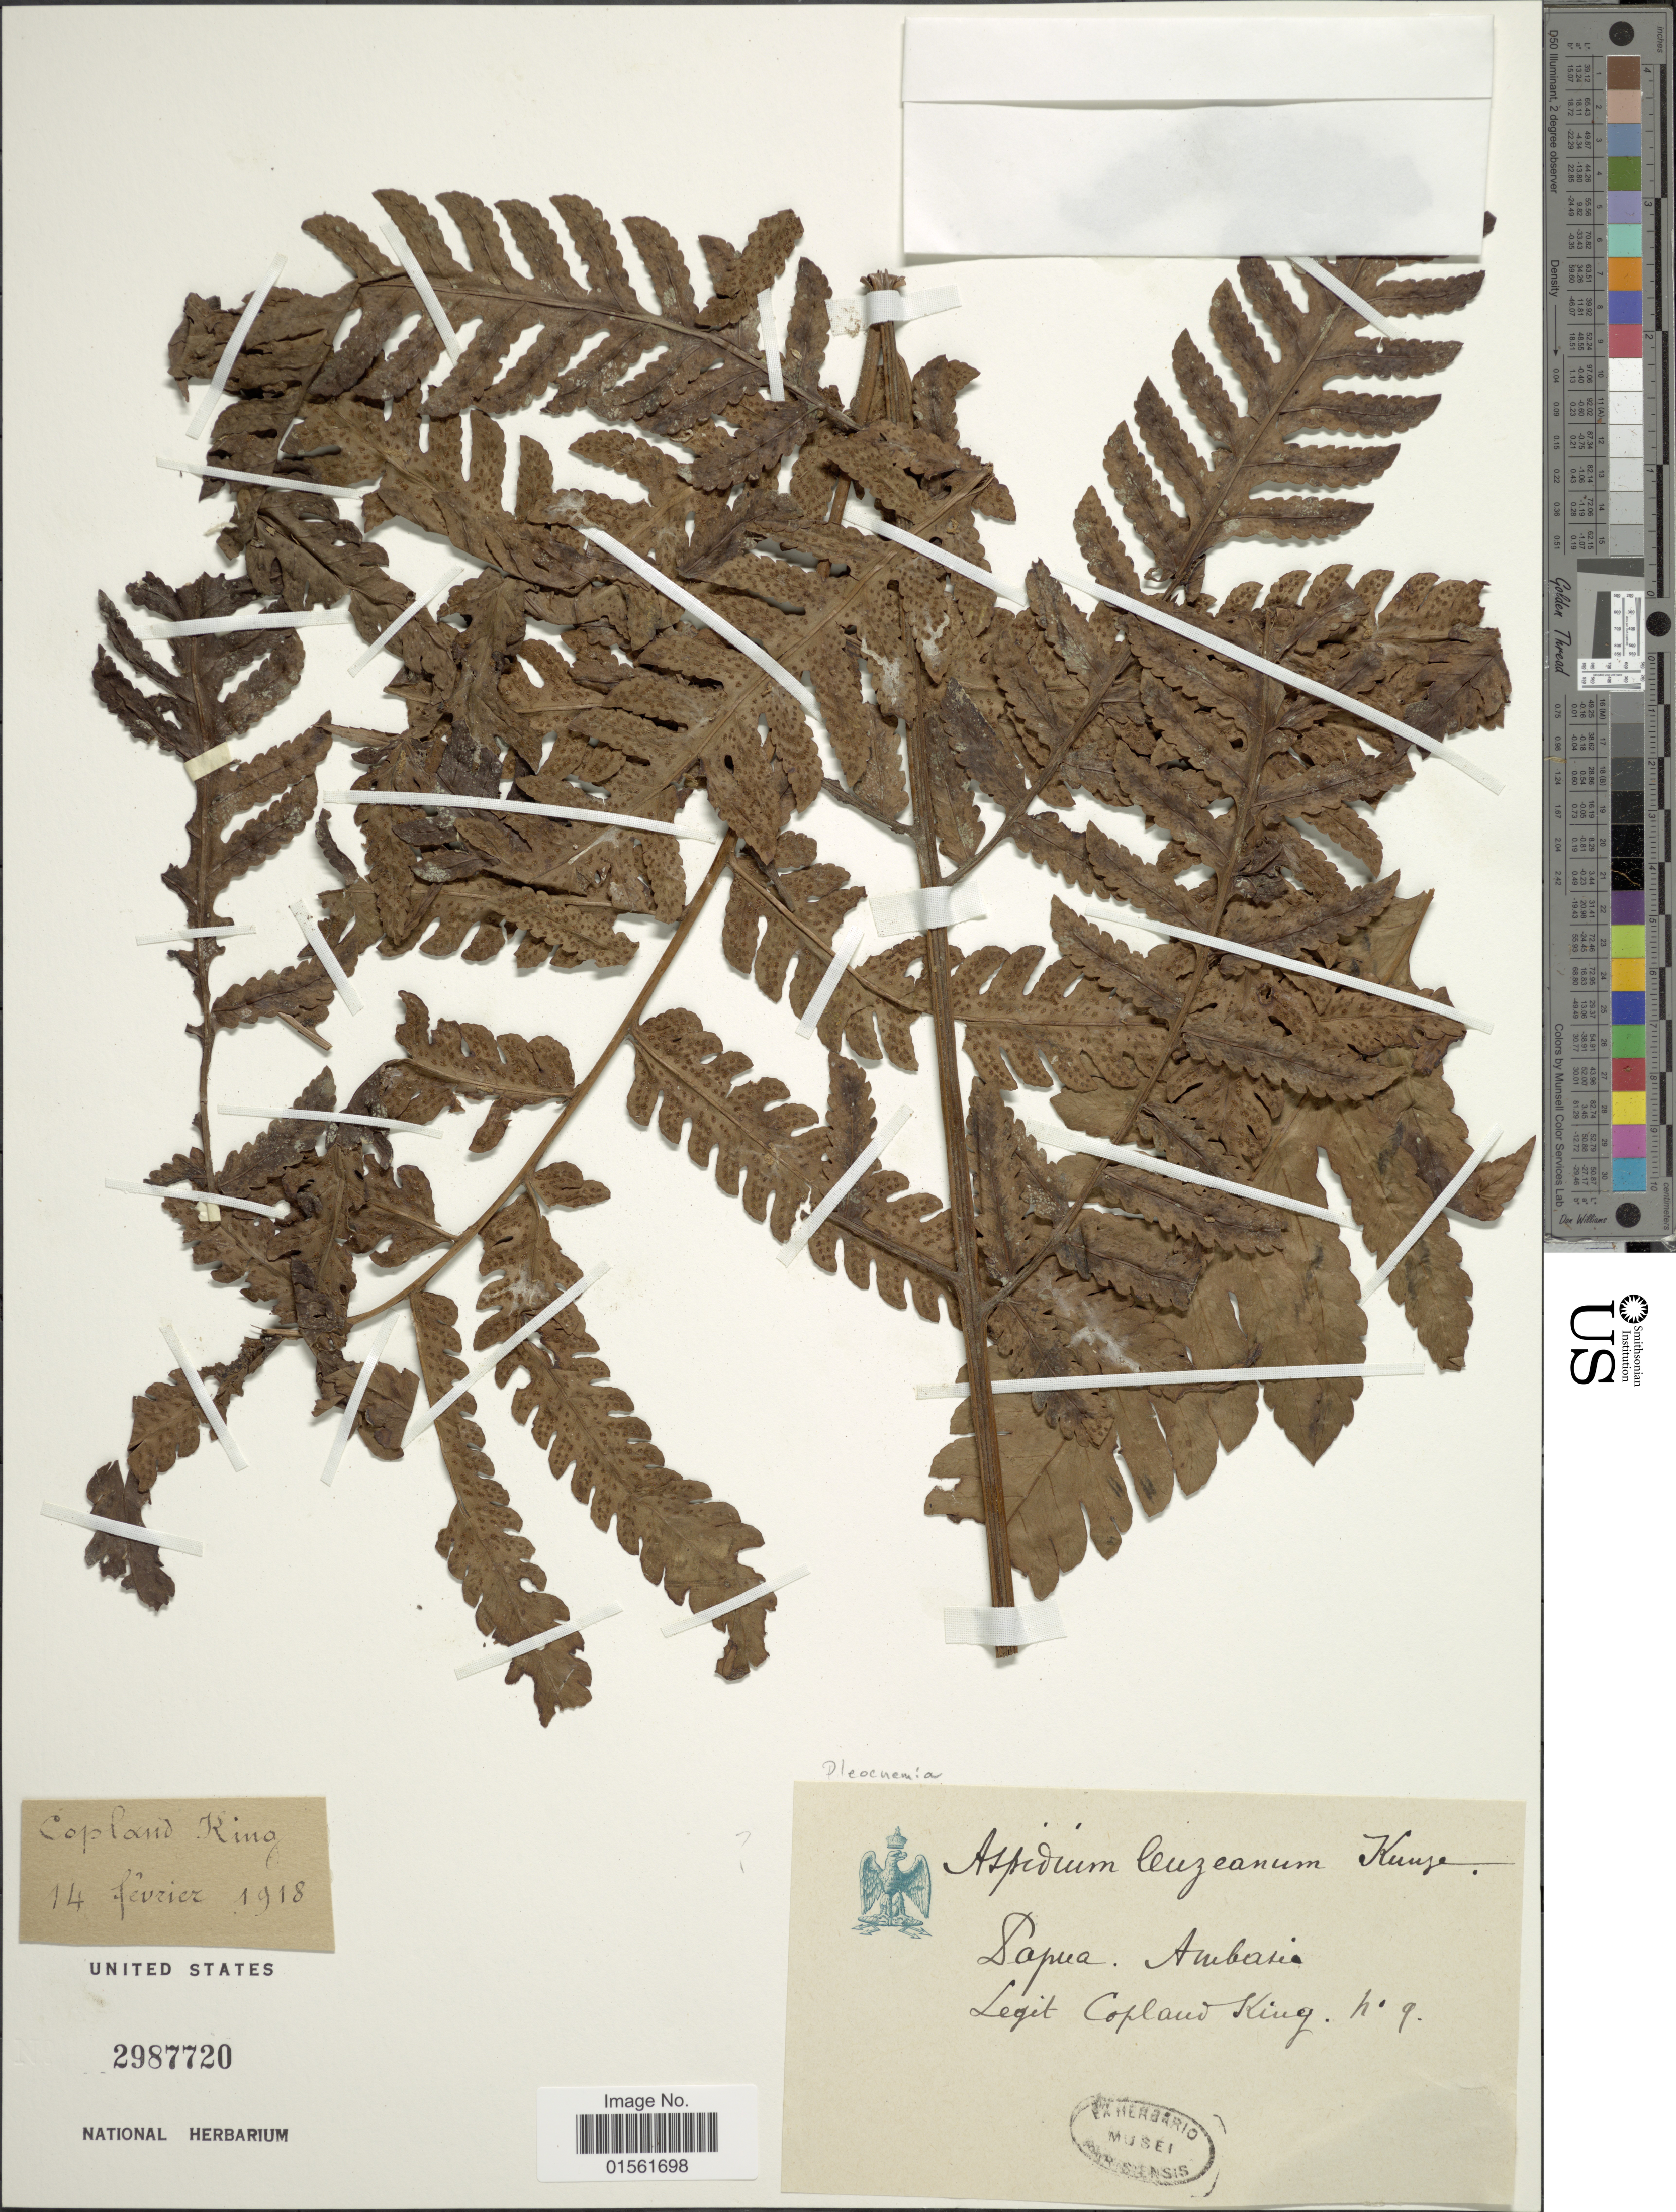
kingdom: Plantae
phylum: Tracheophyta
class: Polypodiopsida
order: Polypodiales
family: Dryopteridaceae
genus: Pleocnemia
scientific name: Pleocnemia leuzeana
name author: (Gaudich.) C. Presl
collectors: C. King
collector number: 9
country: Papua New Guinea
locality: Papua, Ambasia.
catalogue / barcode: US 2987720